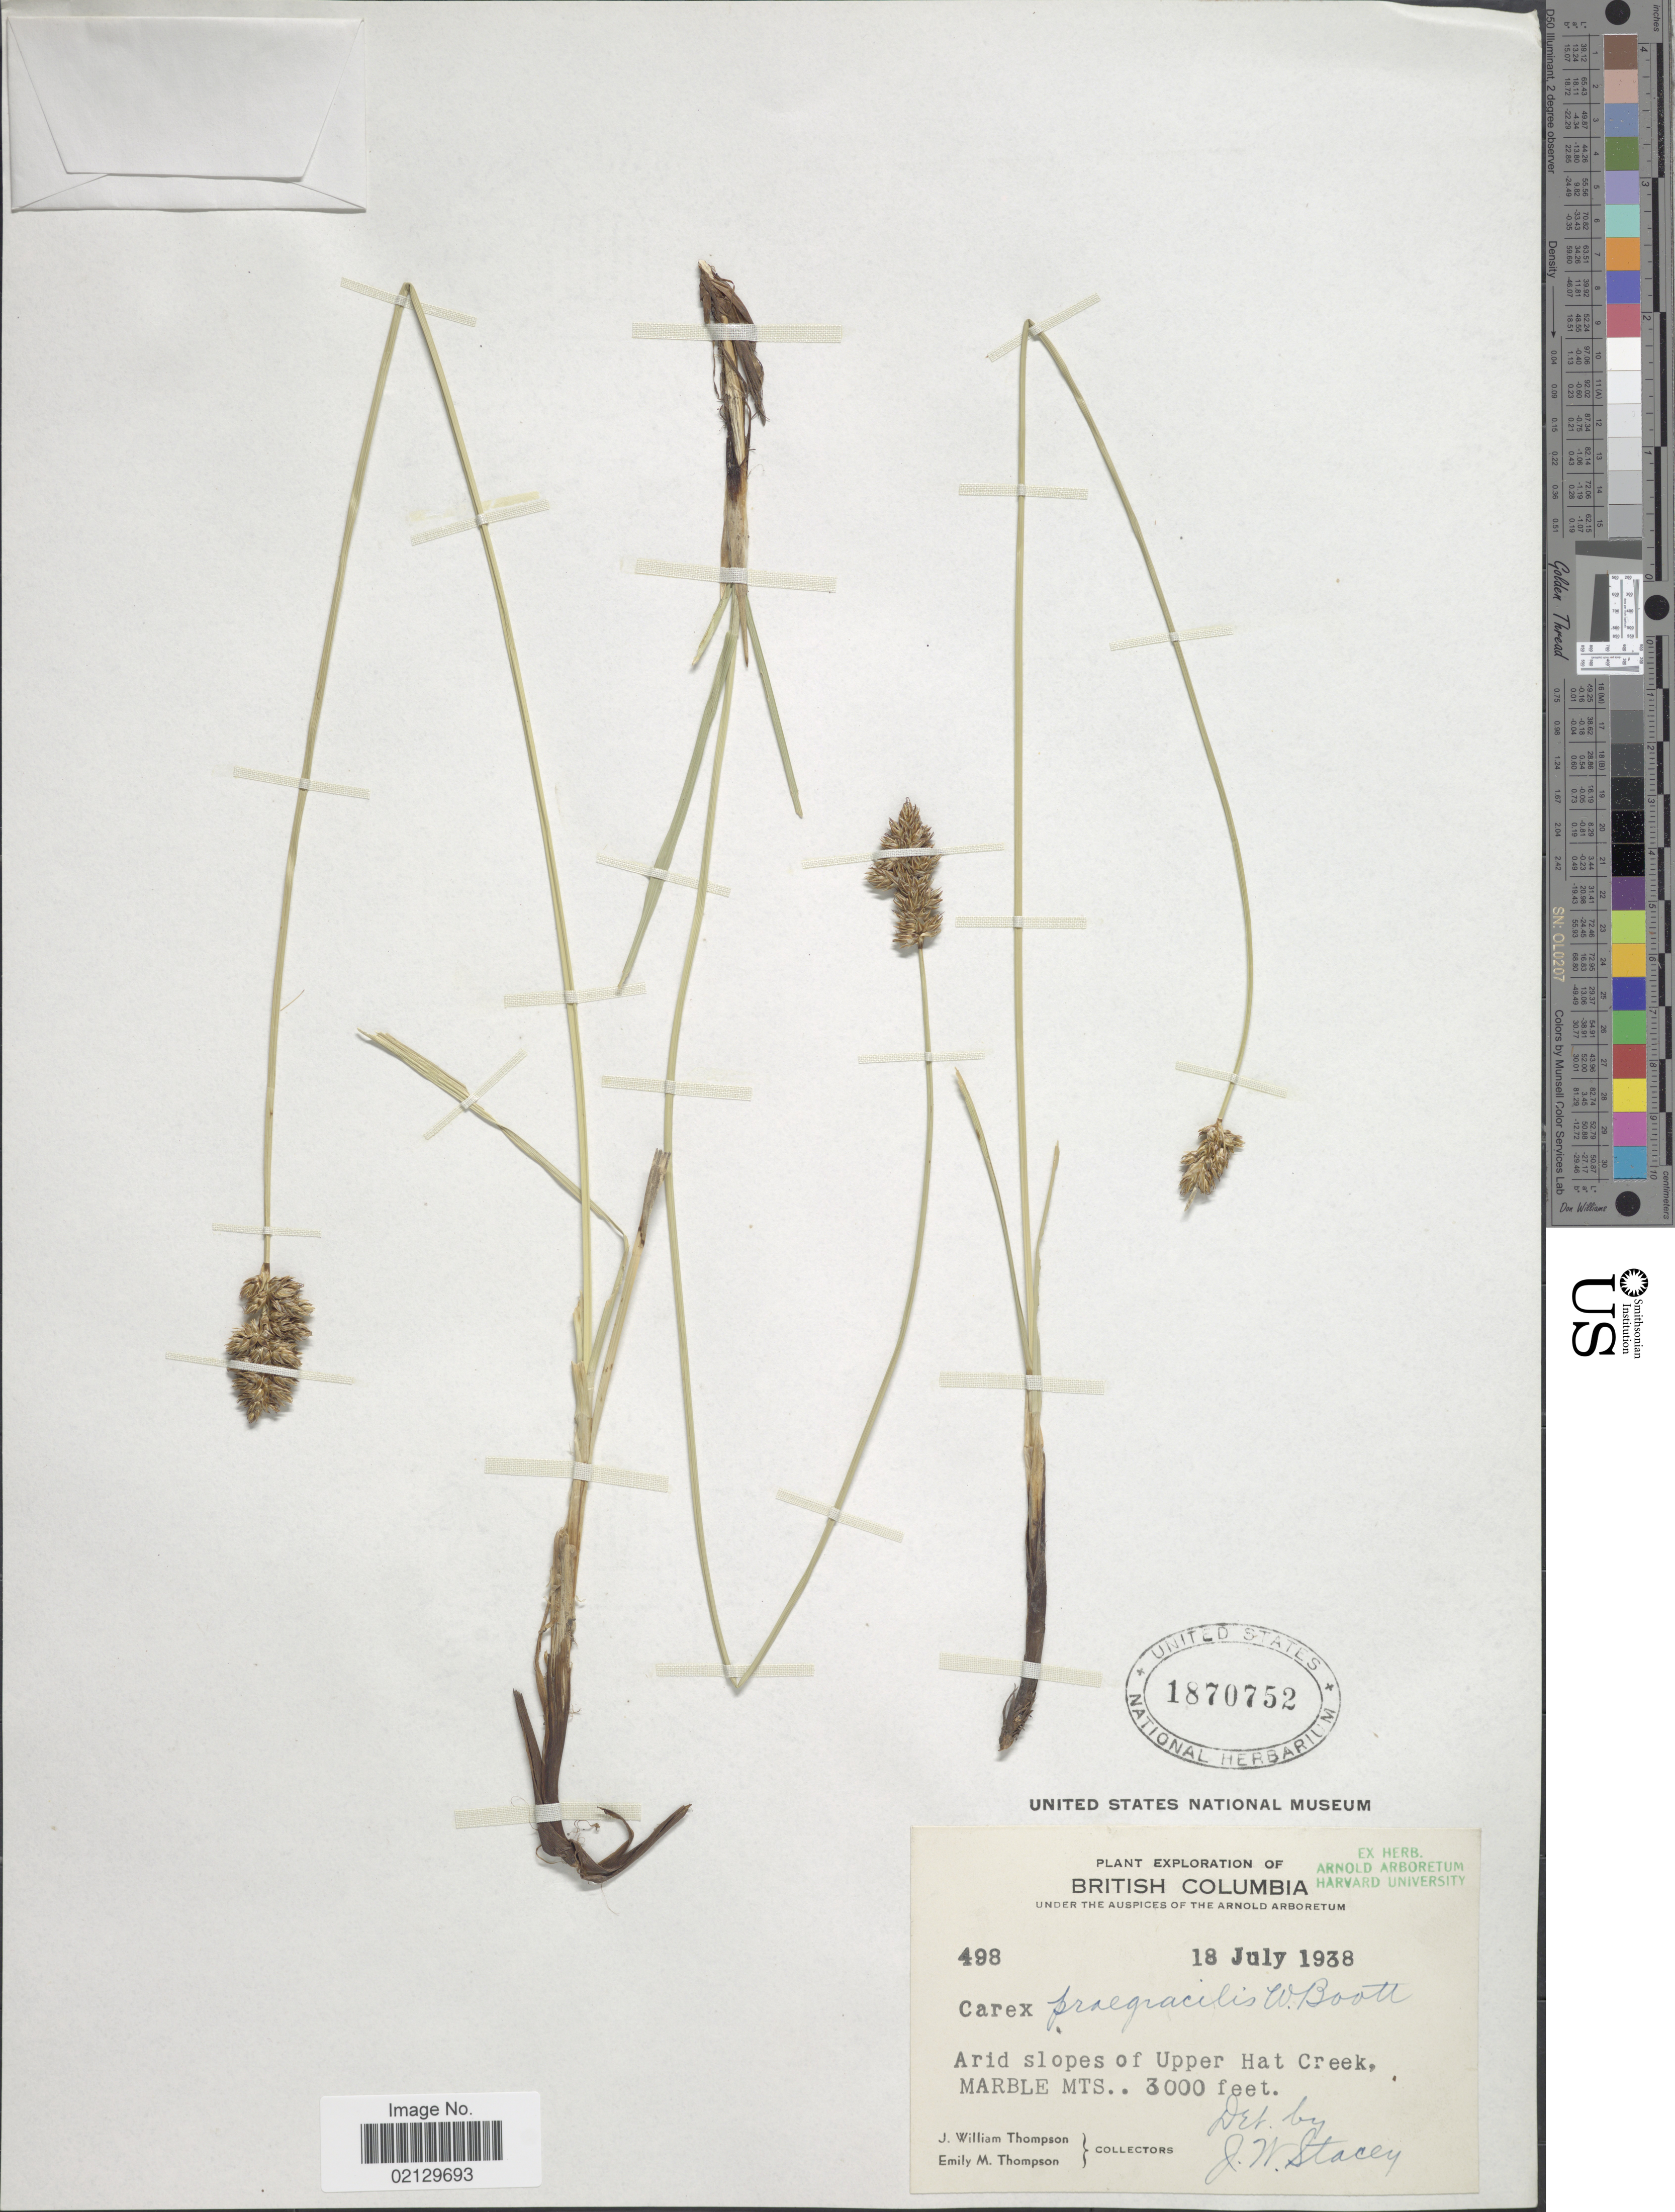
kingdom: Plantae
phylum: Tracheophyta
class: Liliopsida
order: Poales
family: Cyperaceae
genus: Carex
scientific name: Carex praegracilis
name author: W. Boott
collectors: J. W. Thompson & E. M. Thompson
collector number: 498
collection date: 1938-07-18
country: Canada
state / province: British Columbia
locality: Arid slopes of Upper Hat Creek, Marble Mts.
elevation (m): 914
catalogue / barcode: US 1870752